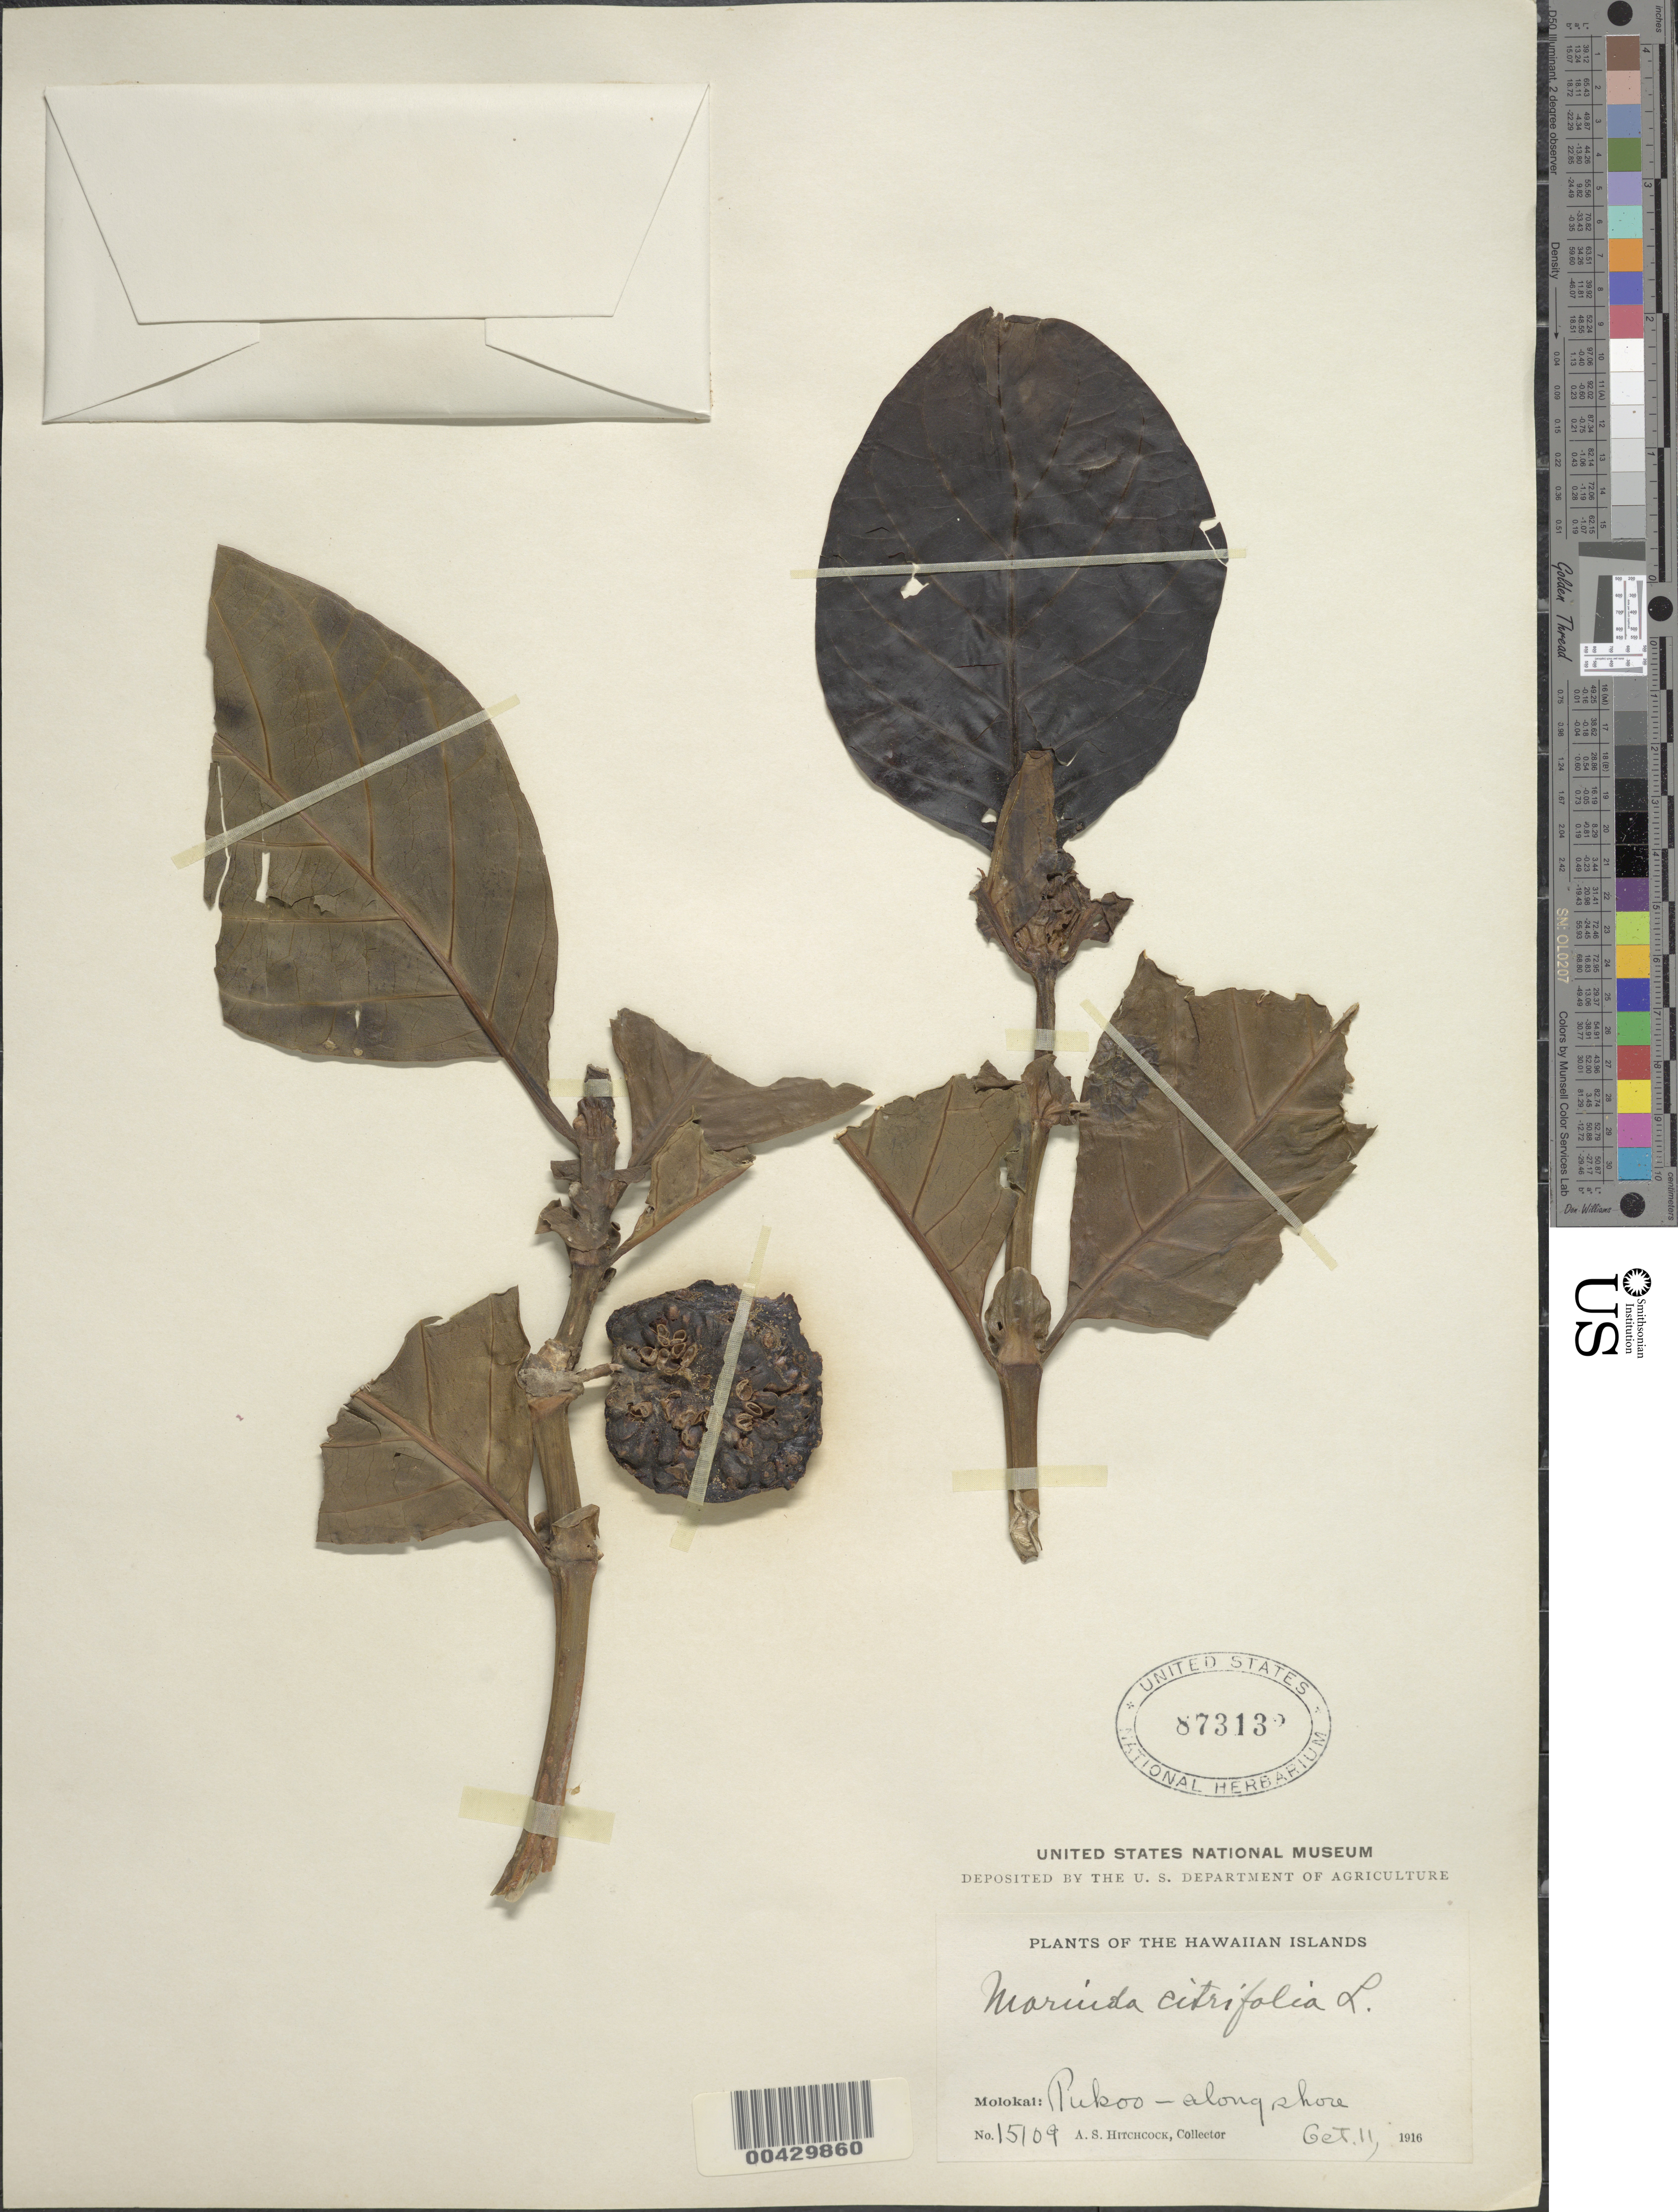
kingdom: Plantae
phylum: Tracheophyta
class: Magnoliopsida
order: Gentianales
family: Rubiaceae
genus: Morinda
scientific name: Morinda citrifolia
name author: L.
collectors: A. S. Hitchcock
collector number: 15109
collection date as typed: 11 Oct 1916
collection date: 1916-10-11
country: United States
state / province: Hawaii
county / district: Maui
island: Moloka'i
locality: Pukoo, along shore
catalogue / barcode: US 873132